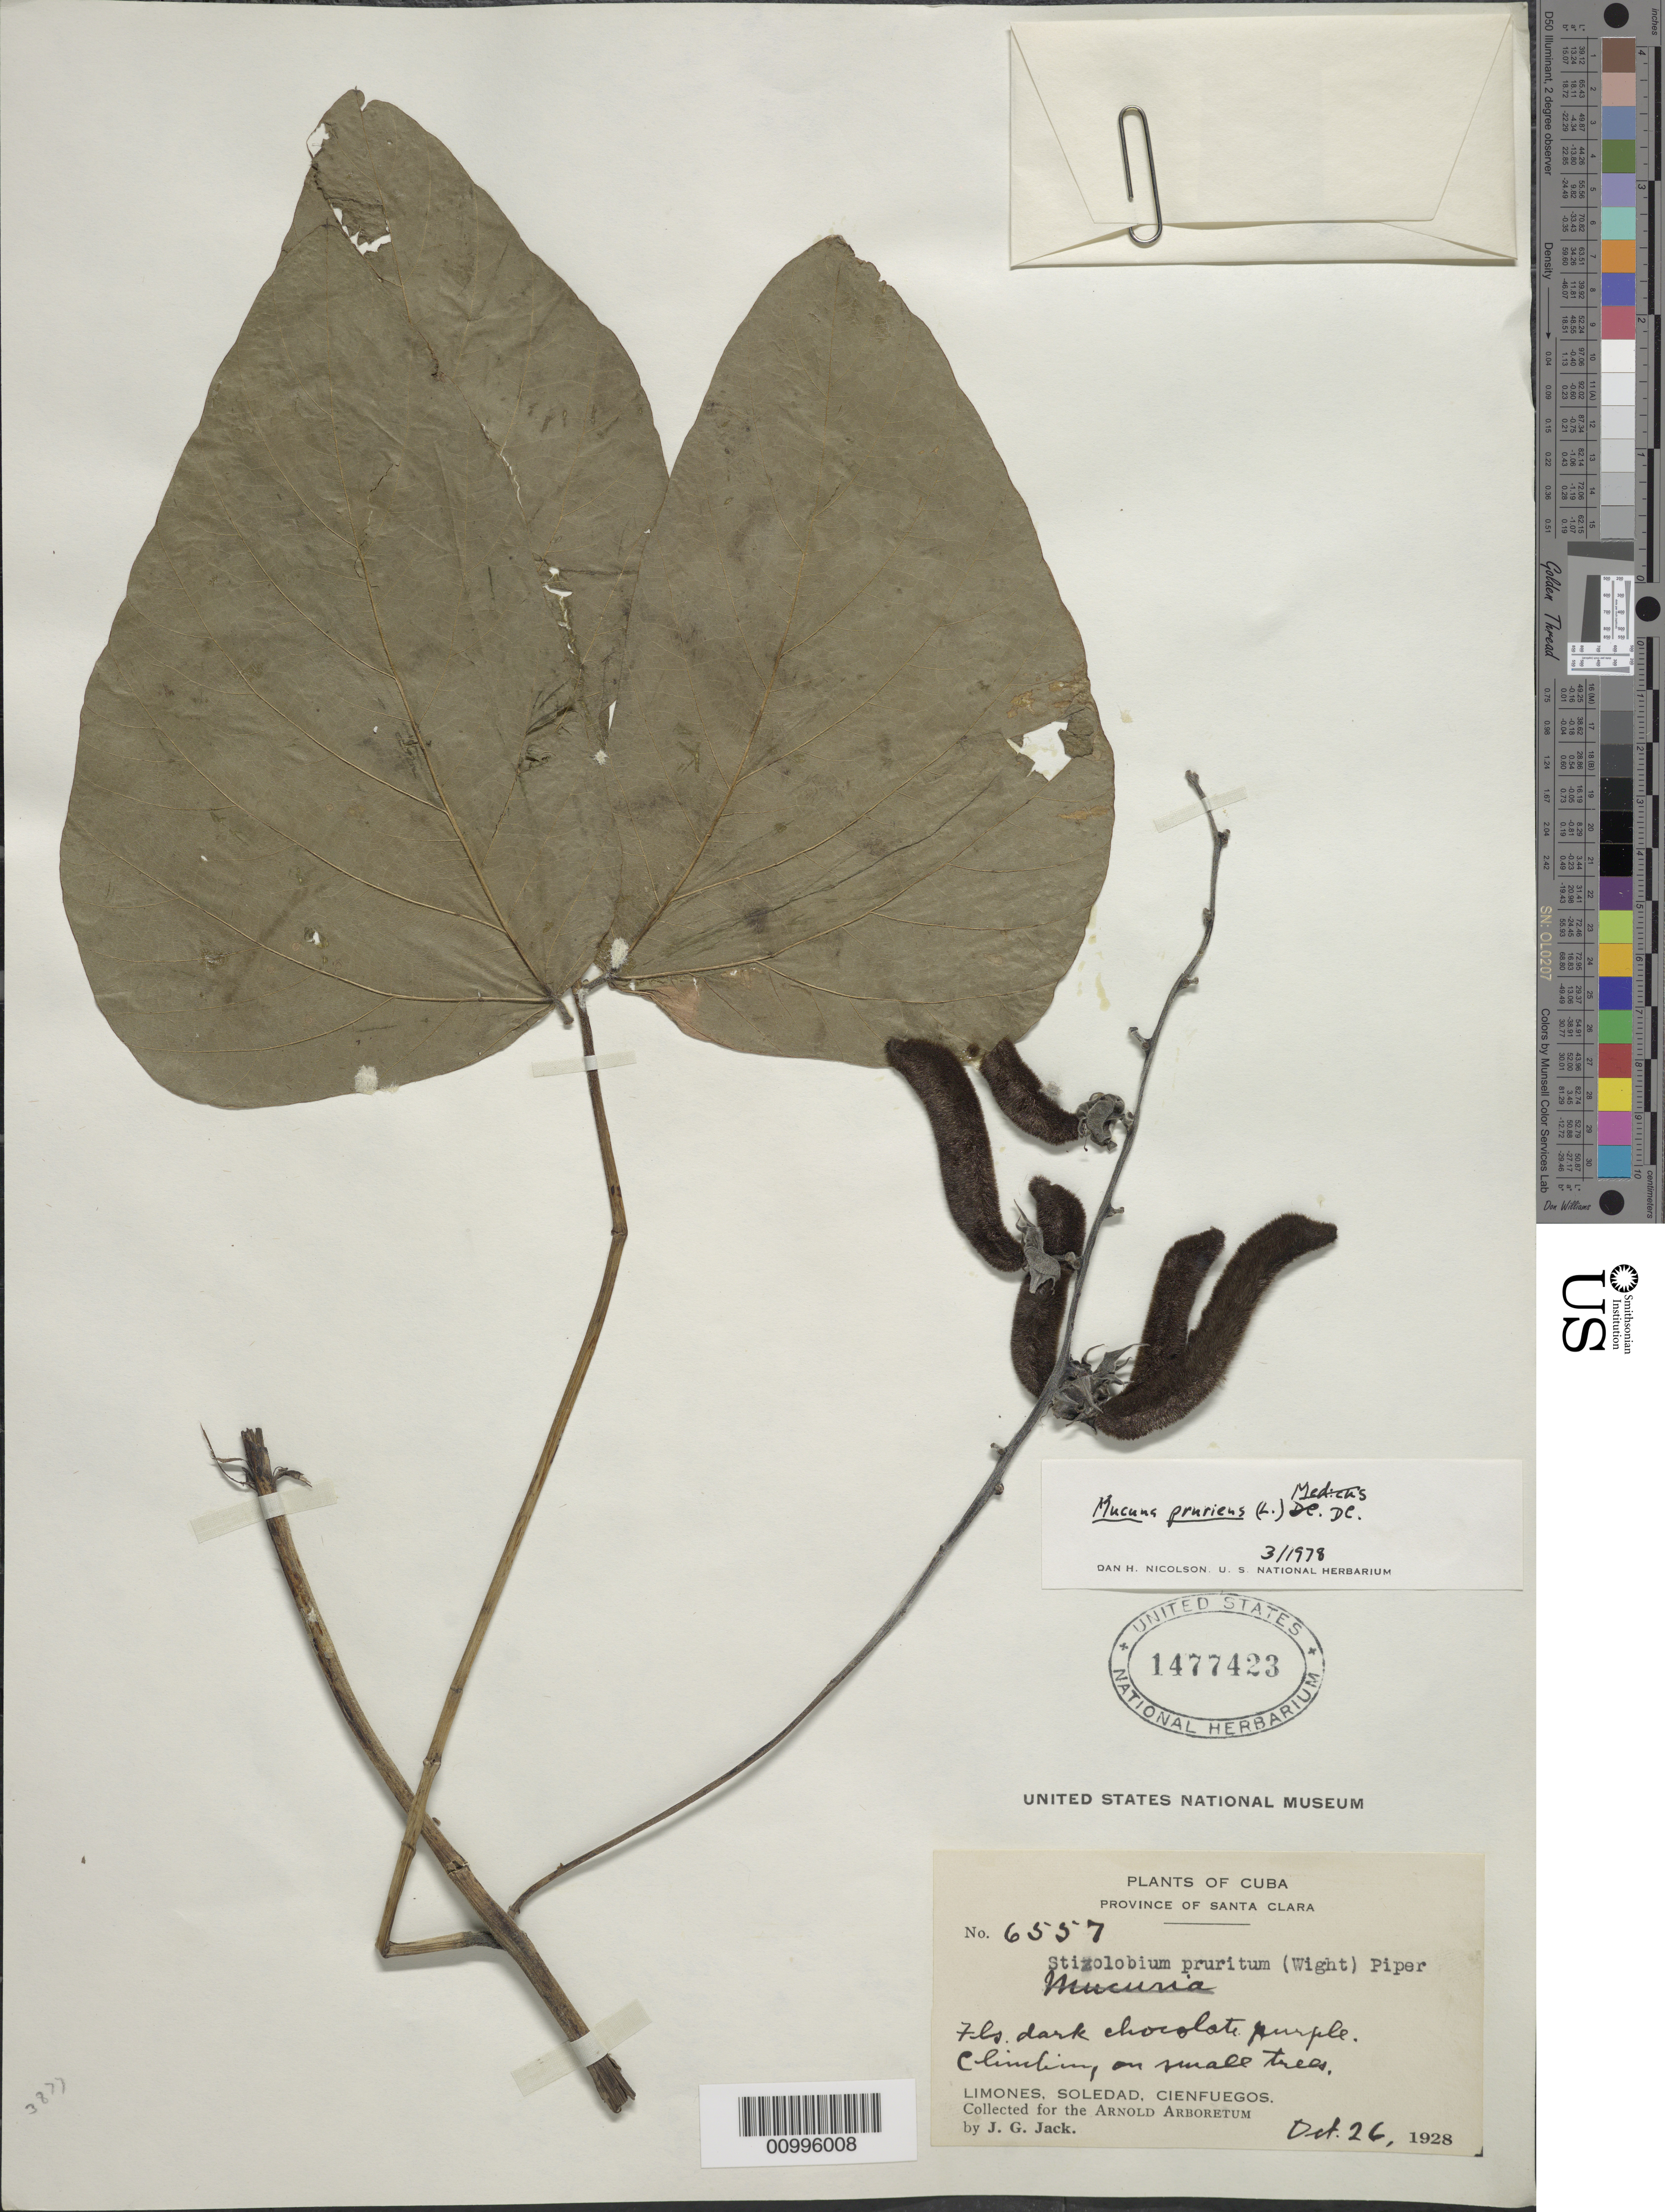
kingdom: Plantae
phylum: Tracheophyta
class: Magnoliopsida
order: Fabales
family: Fabaceae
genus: Mucuna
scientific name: Mucuna pruriens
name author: (L.) DC.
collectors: J. G. Jack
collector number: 6557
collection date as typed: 26 Oct 1928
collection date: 1928-10-26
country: Cuba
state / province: Villa Clara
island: Cuba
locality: Santa Clara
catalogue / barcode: US 1477423